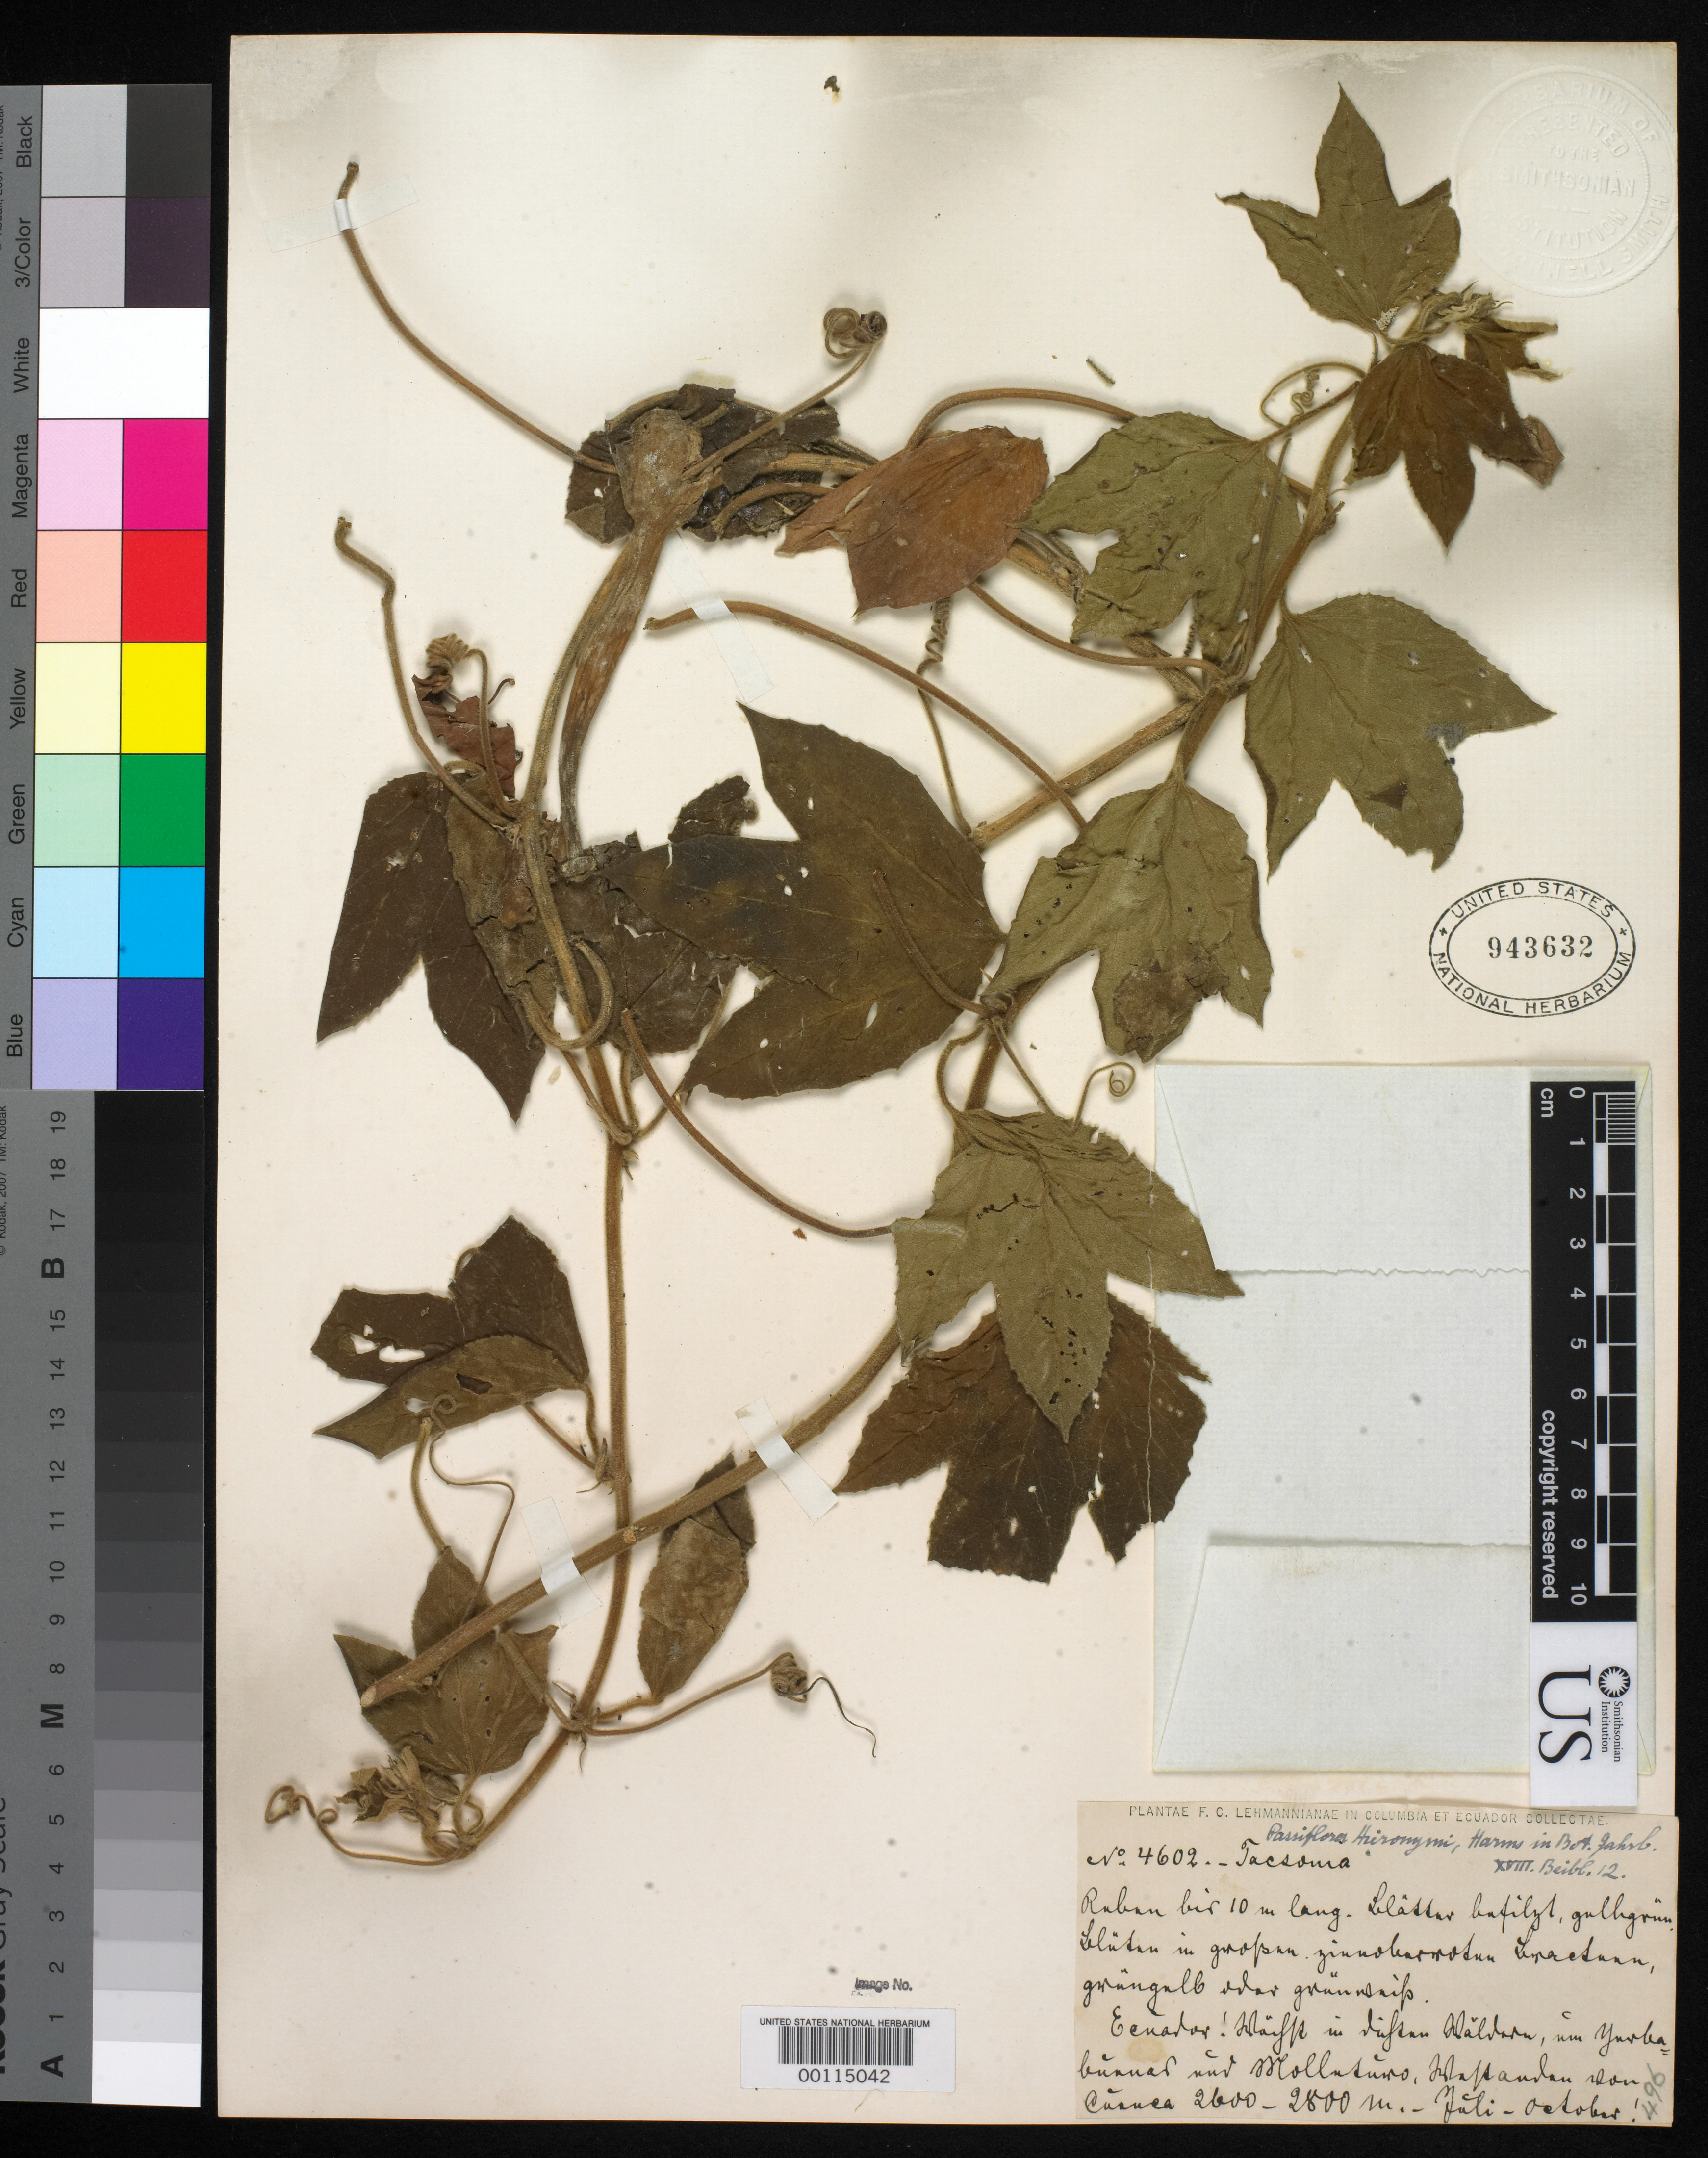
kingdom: Plantae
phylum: Tracheophyta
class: Magnoliopsida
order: Malpighiales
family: Passifloraceae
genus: Passiflora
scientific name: Passiflora hieronymi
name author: Harms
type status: Isotype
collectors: F. C. Lehmann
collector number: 4602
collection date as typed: Jul ---- to -- Oct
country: Ecuador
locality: Near Yerba-Buenas et Molleturo, Andium Occidentalium.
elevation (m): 2600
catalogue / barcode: US 943632